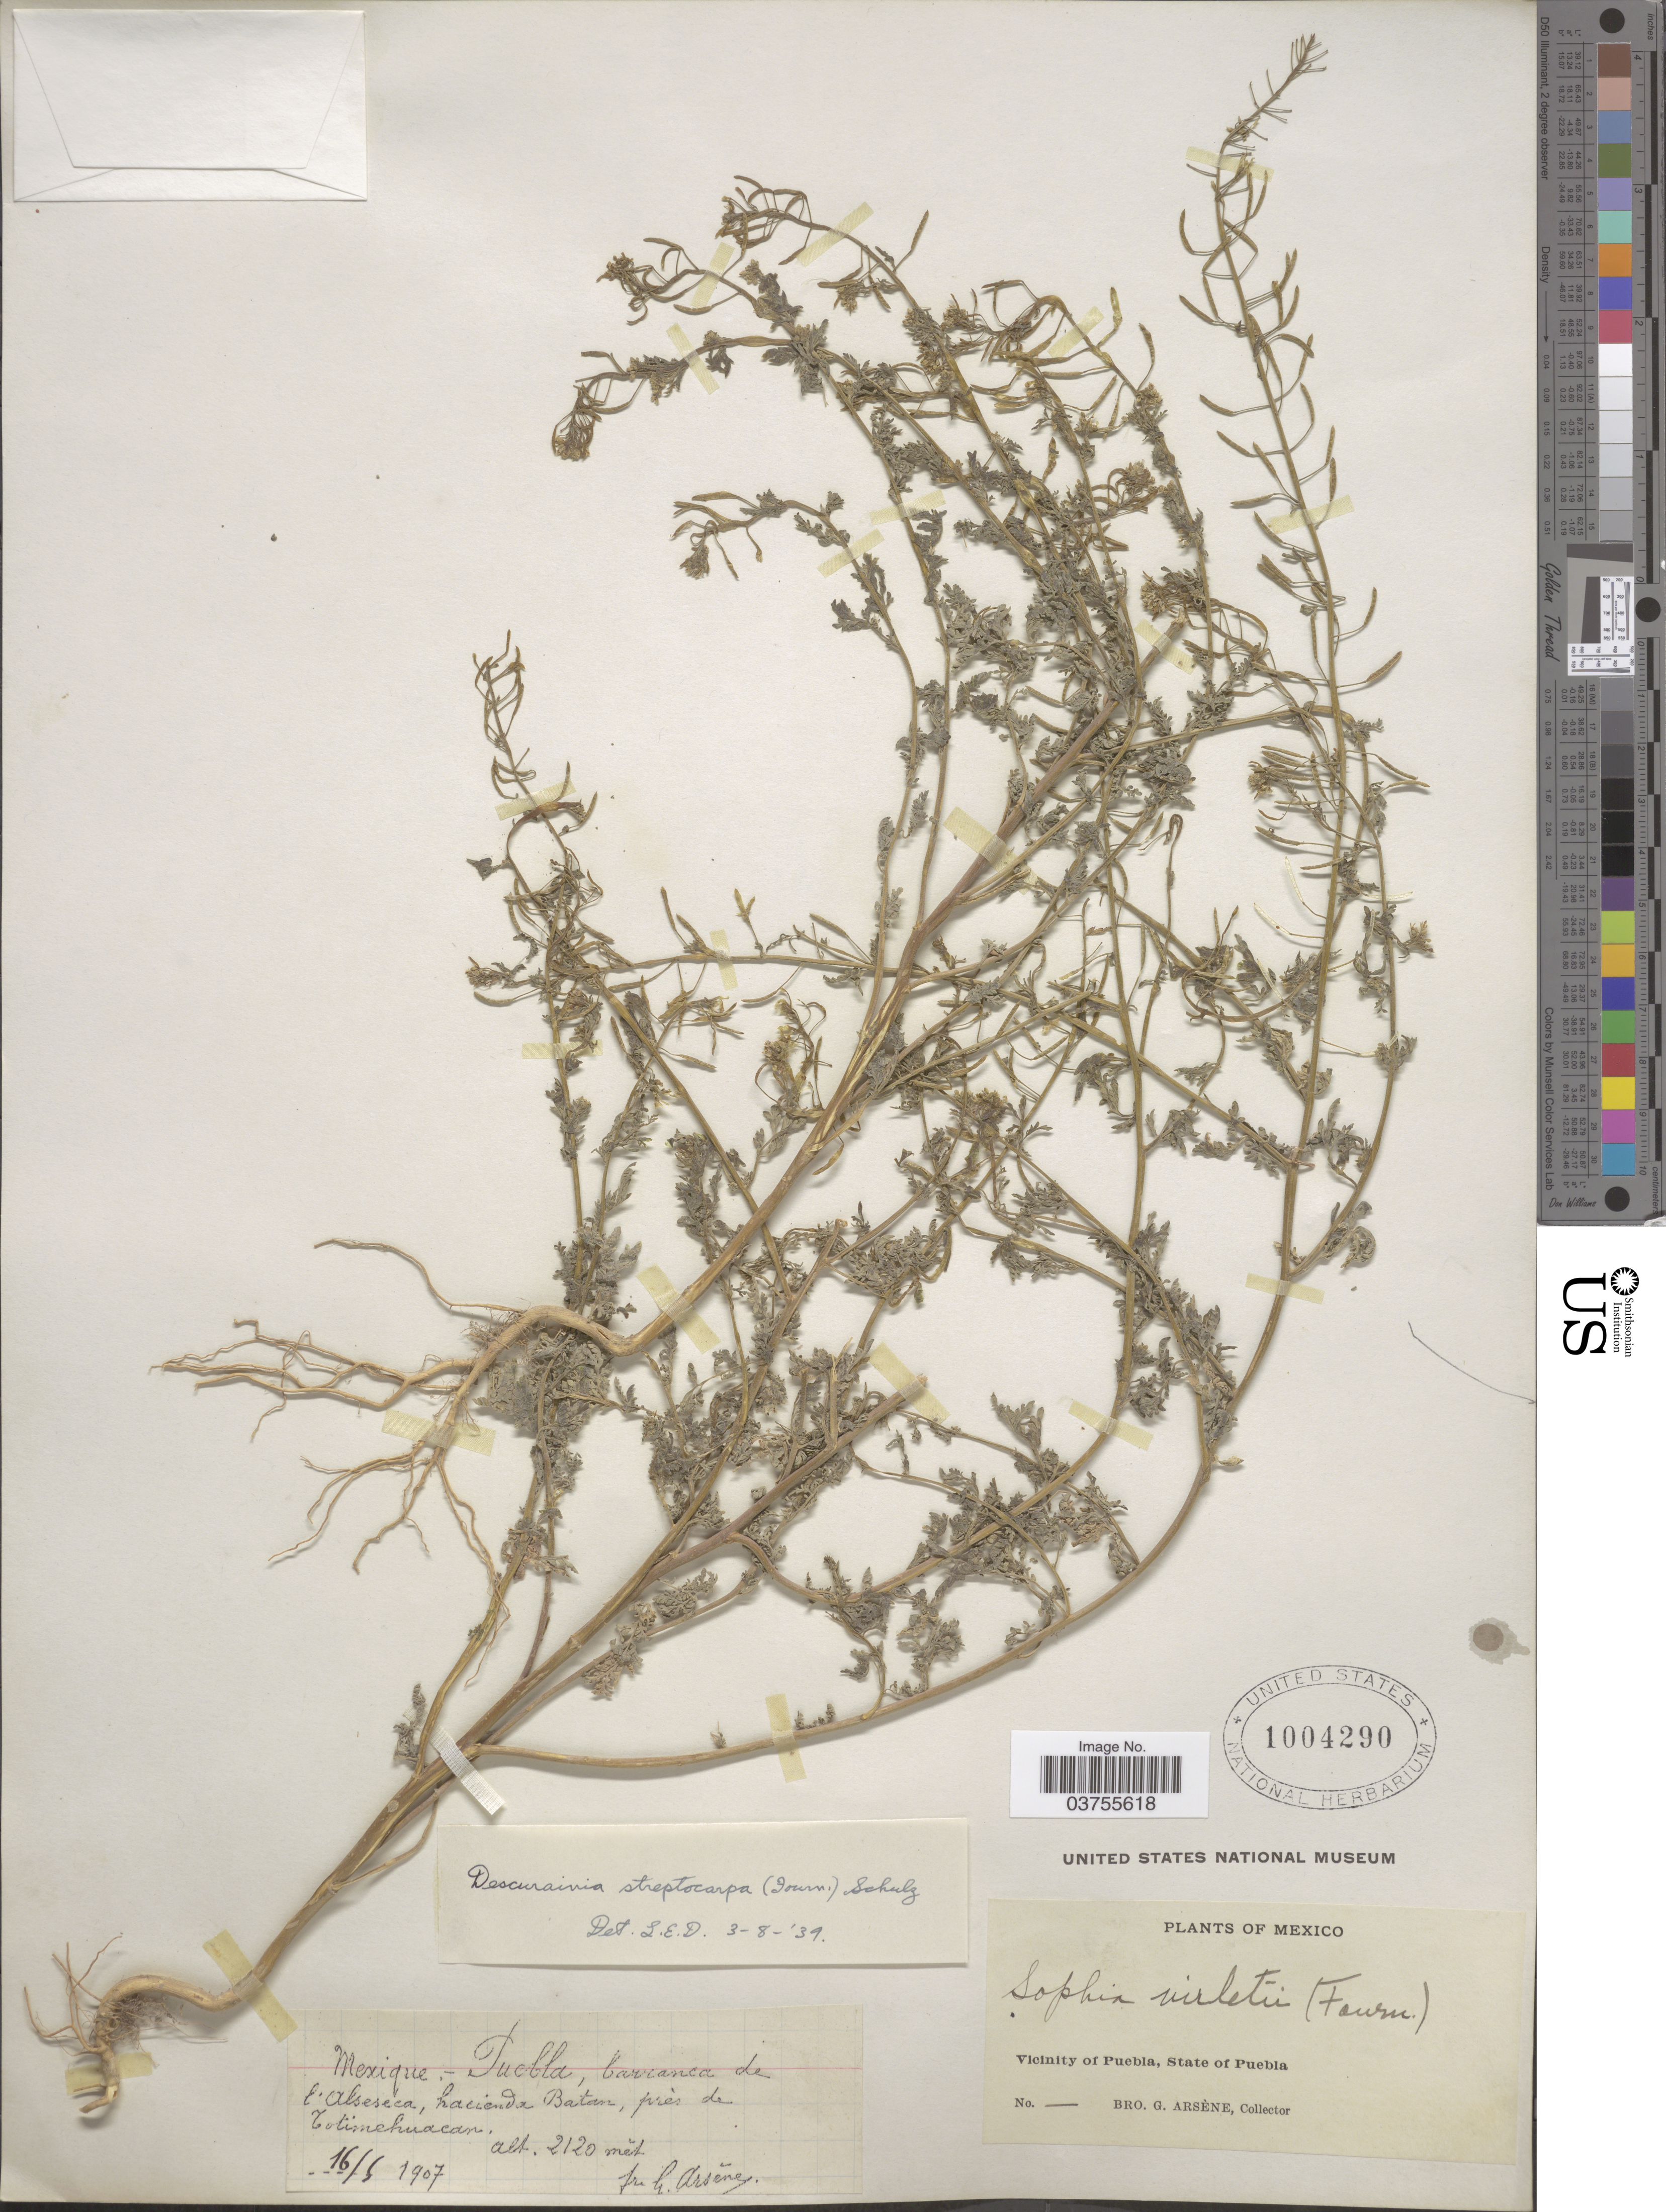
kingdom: Plantae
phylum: Tracheophyta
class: Magnoliopsida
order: Brassicales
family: Brassicaceae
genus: Descurainia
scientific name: Descurainia streptocarpa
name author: (E. Fourn. & C.A. Mey.) O.E. Schulz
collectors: Bro. G. Arsène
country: Mexico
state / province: Puebla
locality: L'Alseseca, hacienda Batan, près de Totimehuacan. Vicinity of Puebla.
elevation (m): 2120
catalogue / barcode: US 1004290